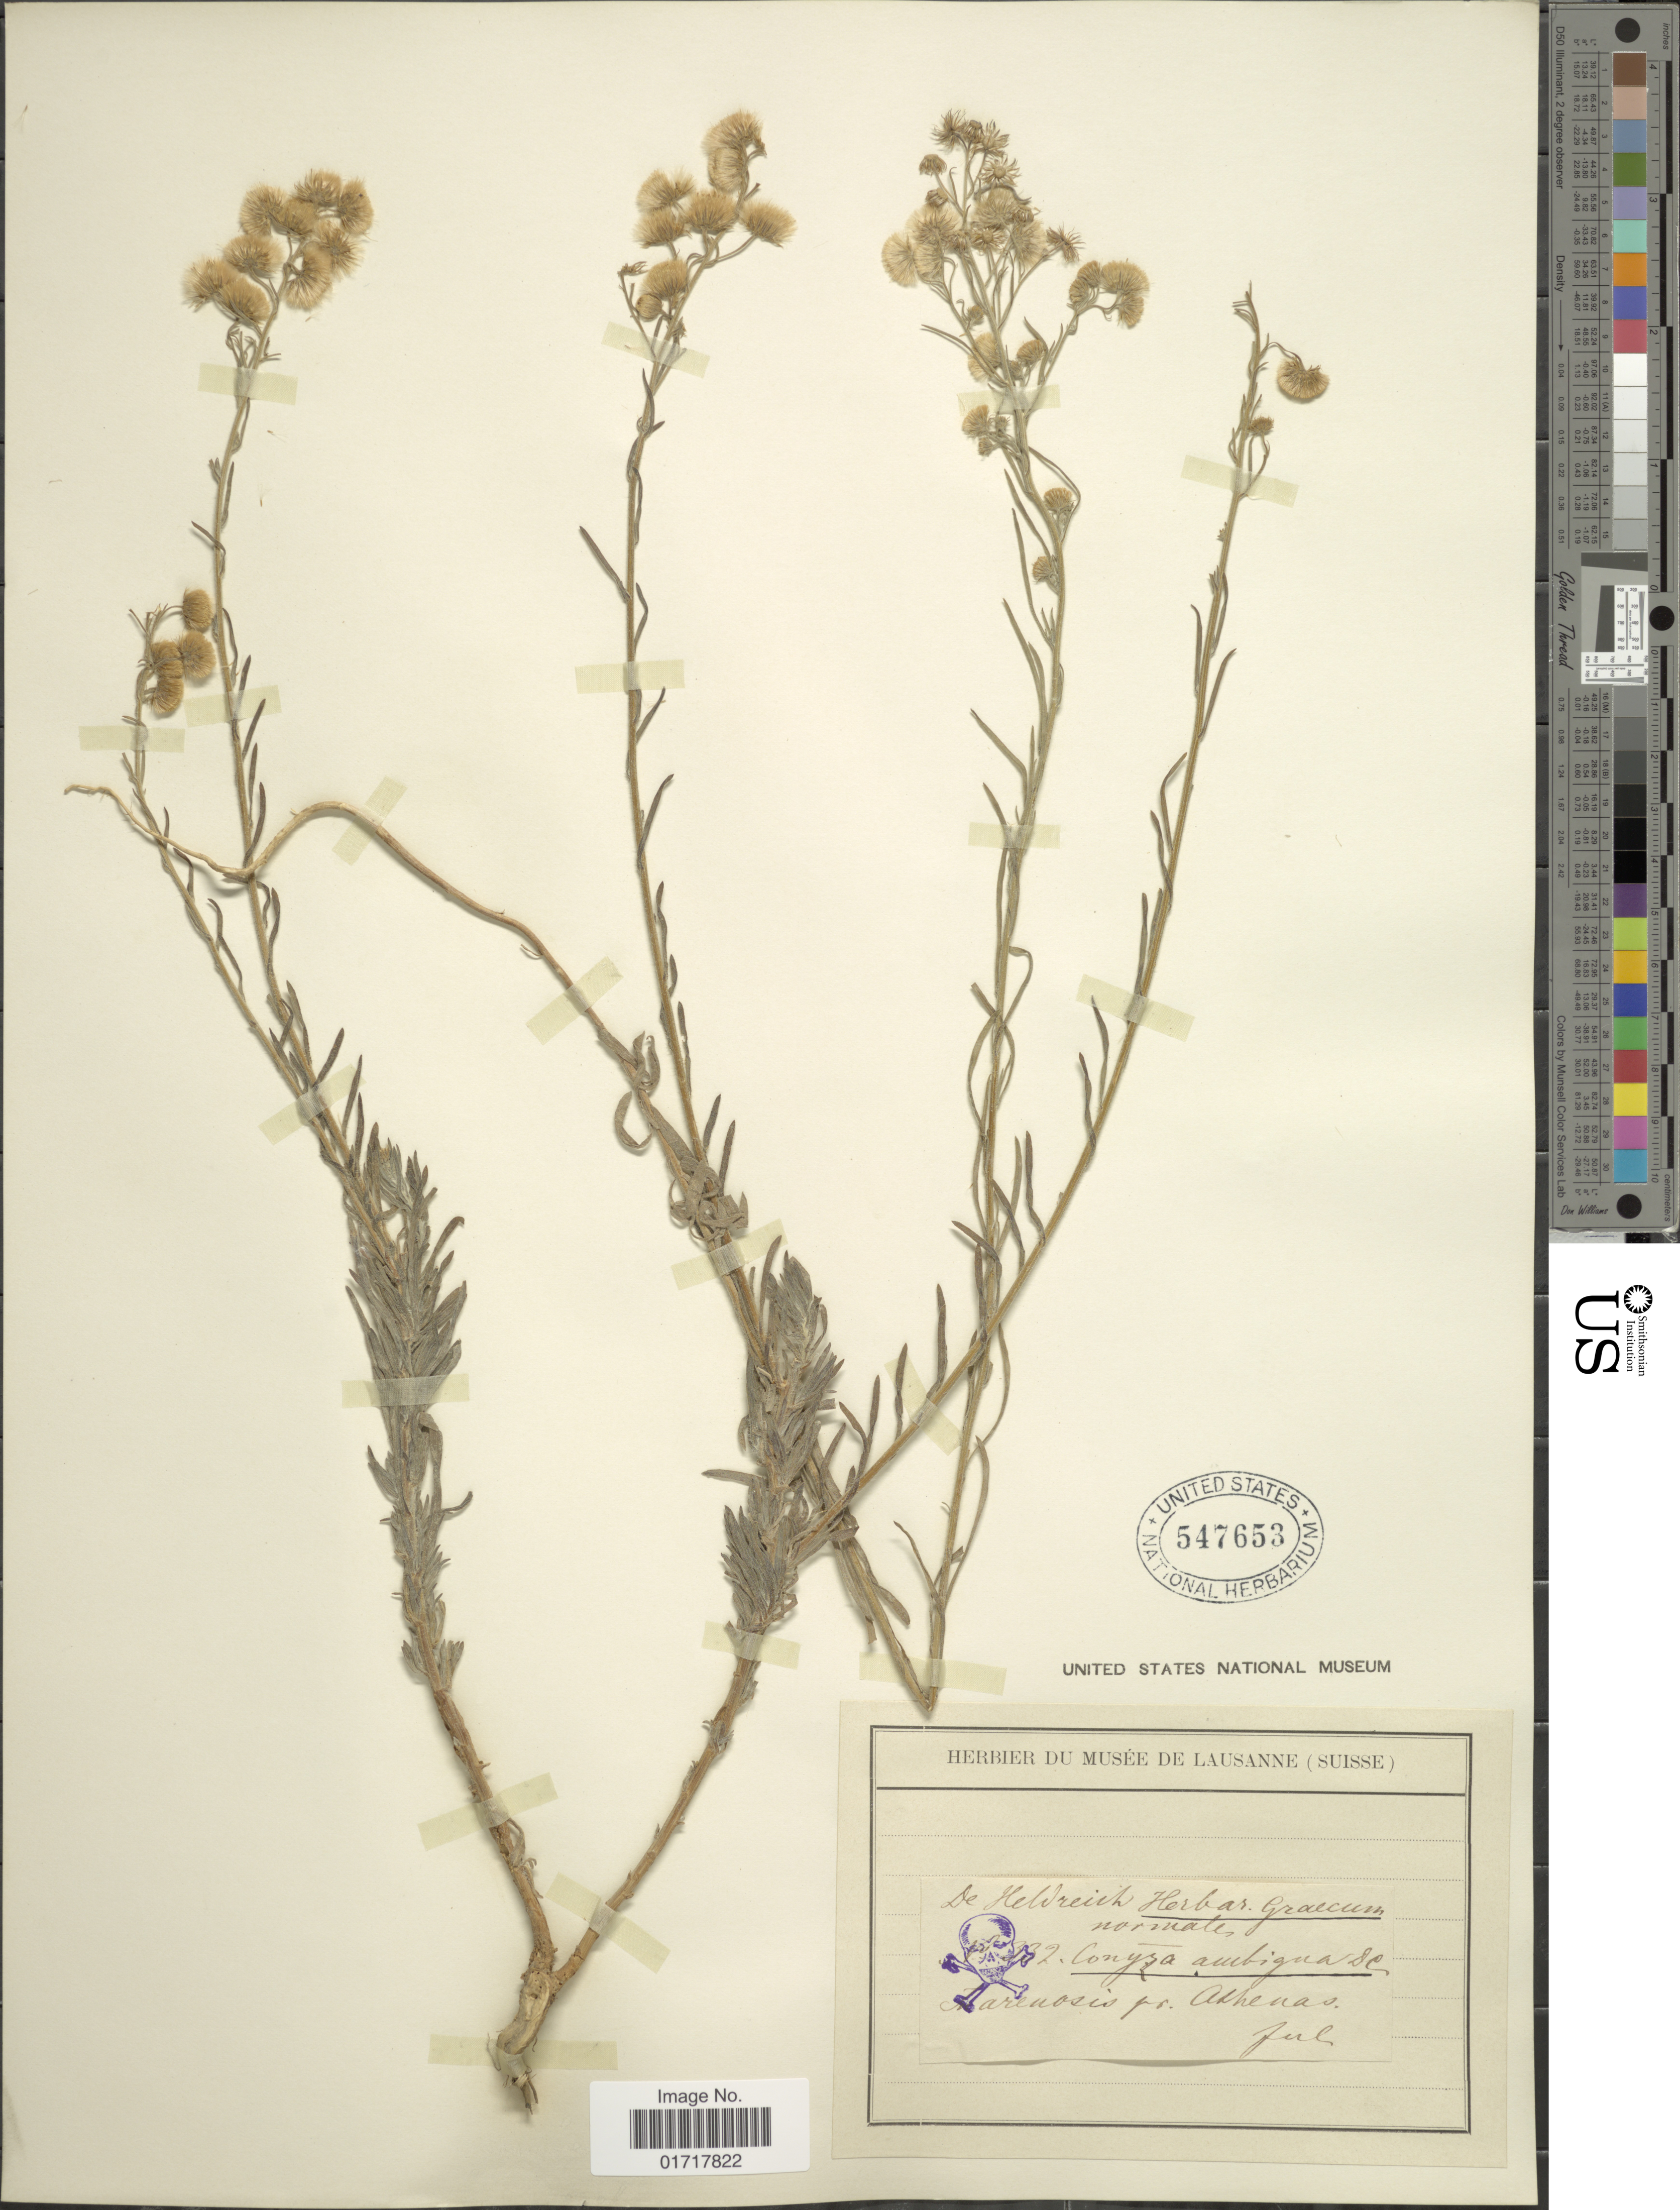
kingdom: Plantae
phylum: Tracheophyta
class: Magnoliopsida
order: Asterales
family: Asteraceae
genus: Conyza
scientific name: Conyza ambigua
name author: DC.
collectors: -. De Heldreich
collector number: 332*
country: Greece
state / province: Attica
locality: Tharenosis pr. Athenas.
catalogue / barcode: US 547653